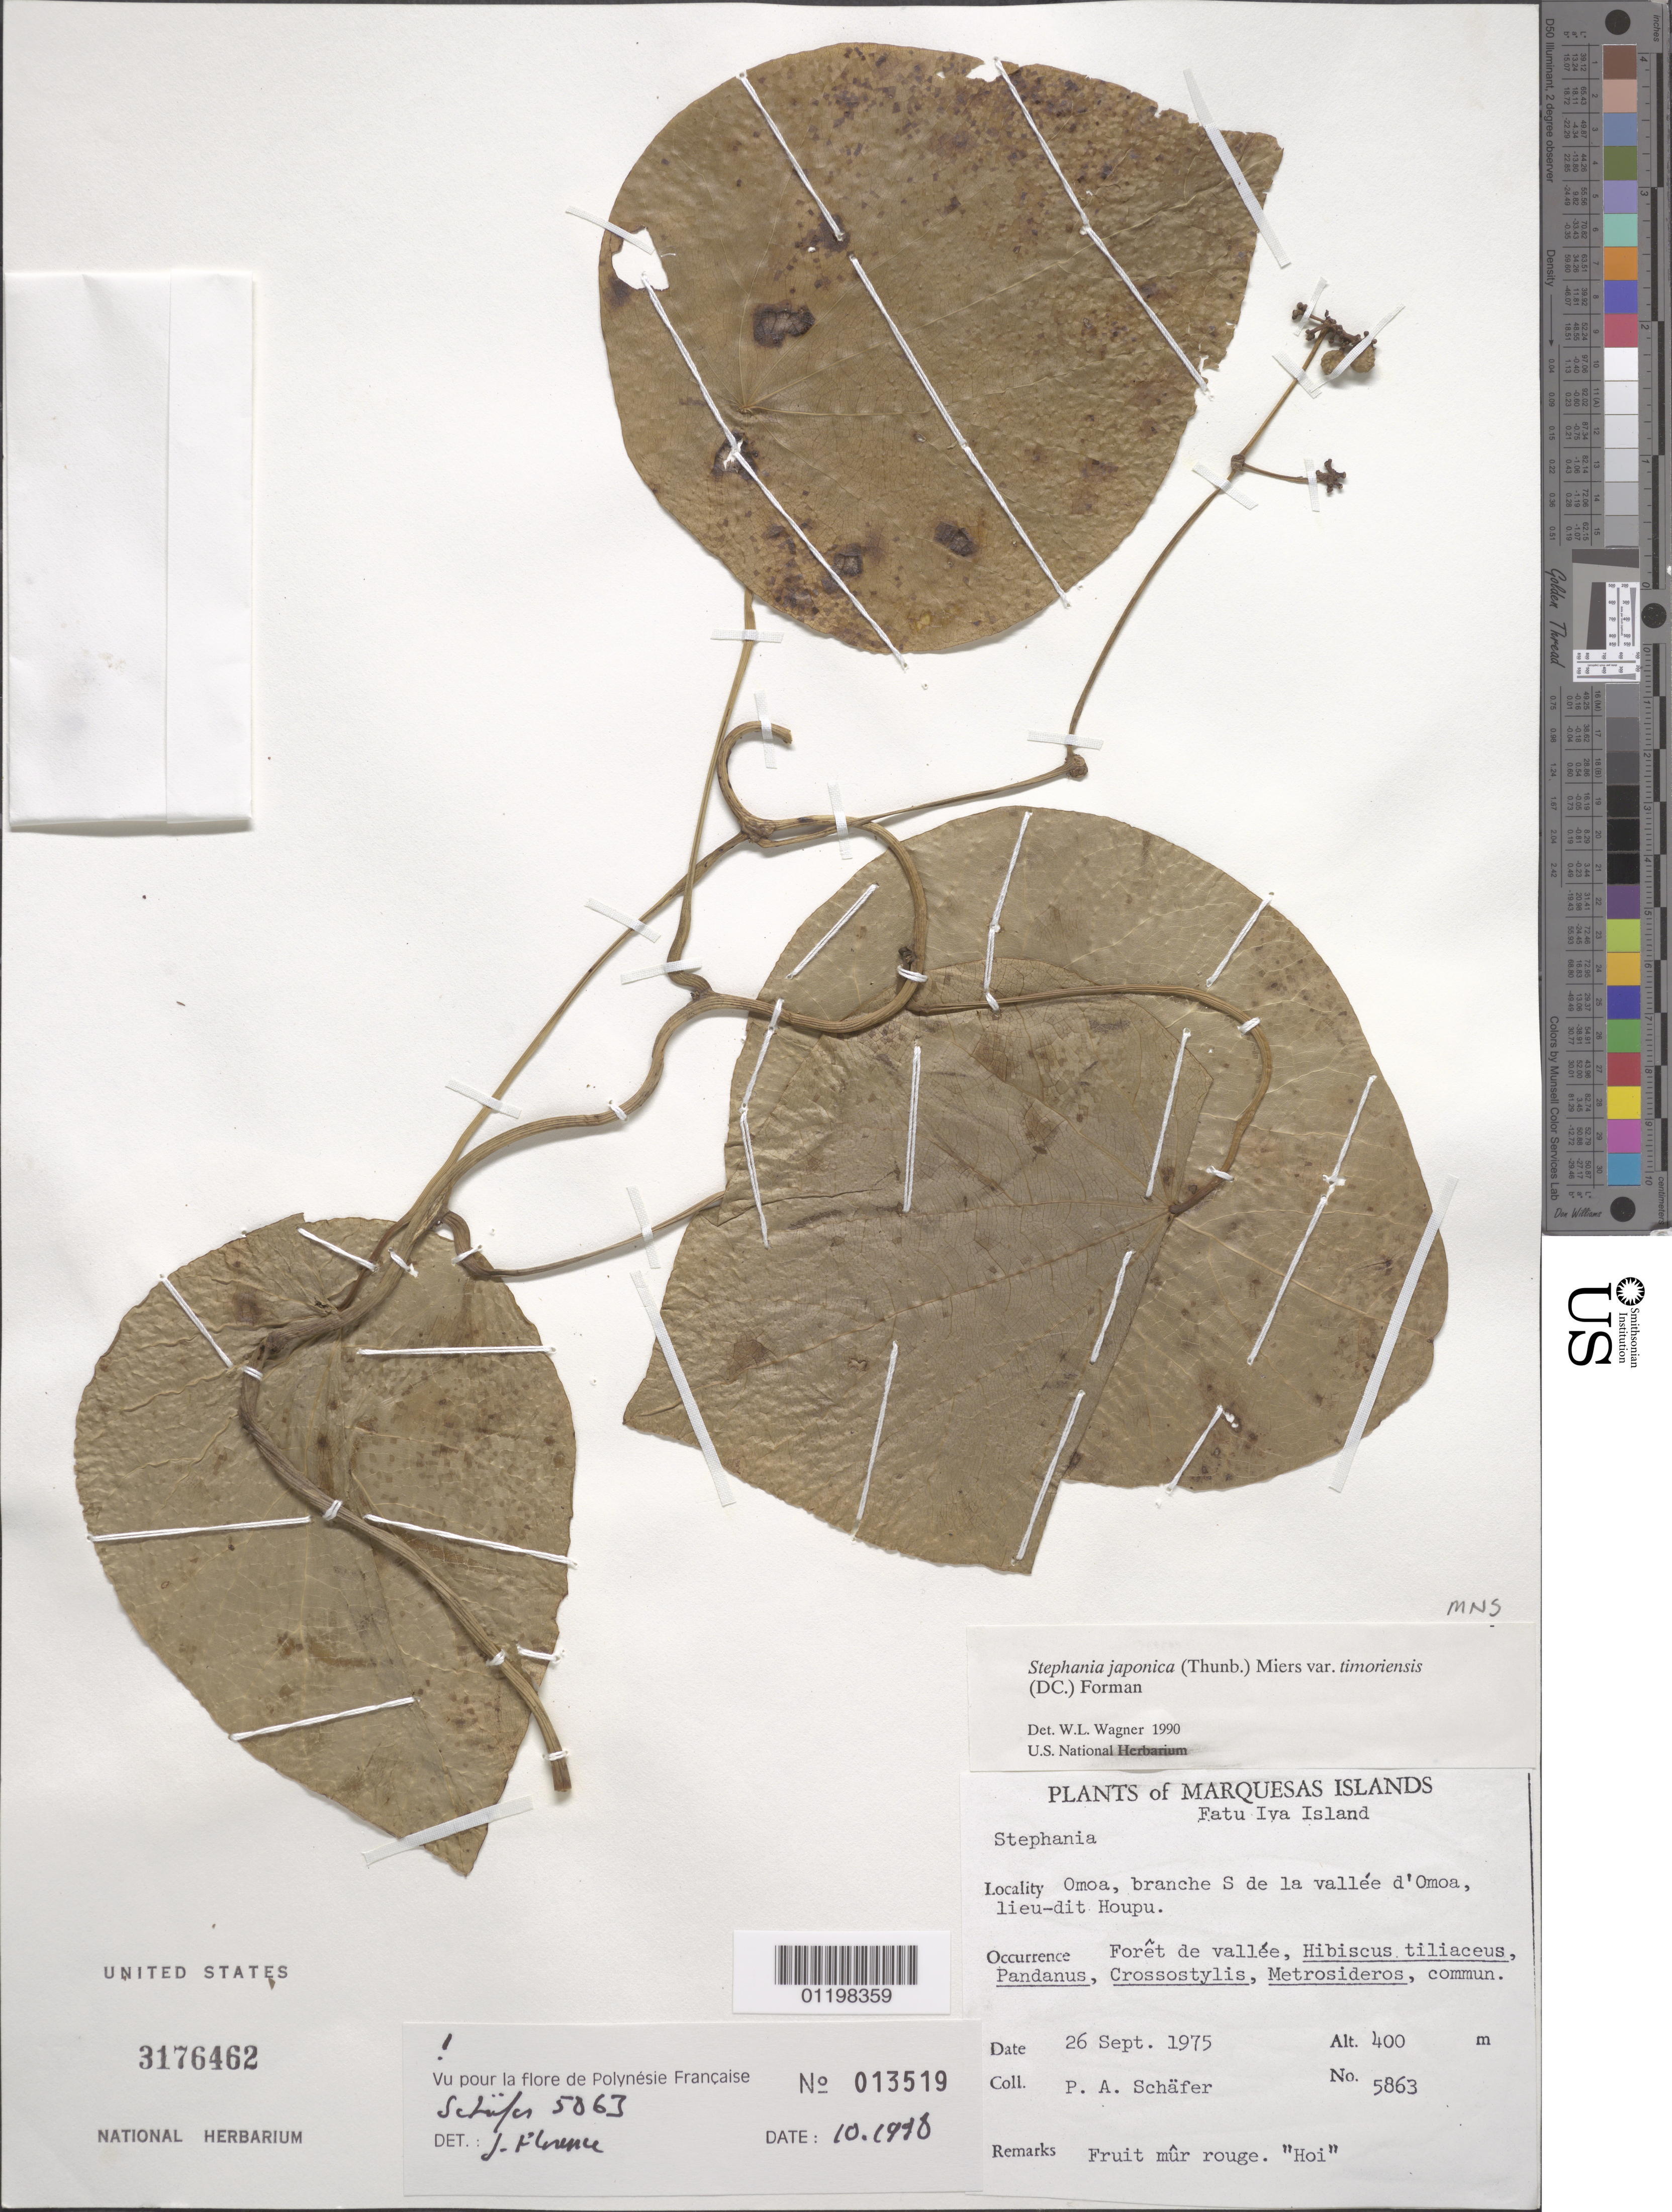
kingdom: Plantae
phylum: Tracheophyta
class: Magnoliopsida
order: Ranunculales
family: Menispermaceae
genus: Stephania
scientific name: Stephania japonica var. timoriensis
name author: (DC.) Forman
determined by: Wagner, W. L., (BOT), Smithsonian Institution - National Museum of Natural History (UNITED STATES)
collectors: P. A. Schäfer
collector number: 5863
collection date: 1975-09-26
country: French Polynesia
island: Fatu Hiva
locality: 'Omo'a, branche S de la vallée d'Omo'a, lieu-dit Houpu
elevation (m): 400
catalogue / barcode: US 3176462